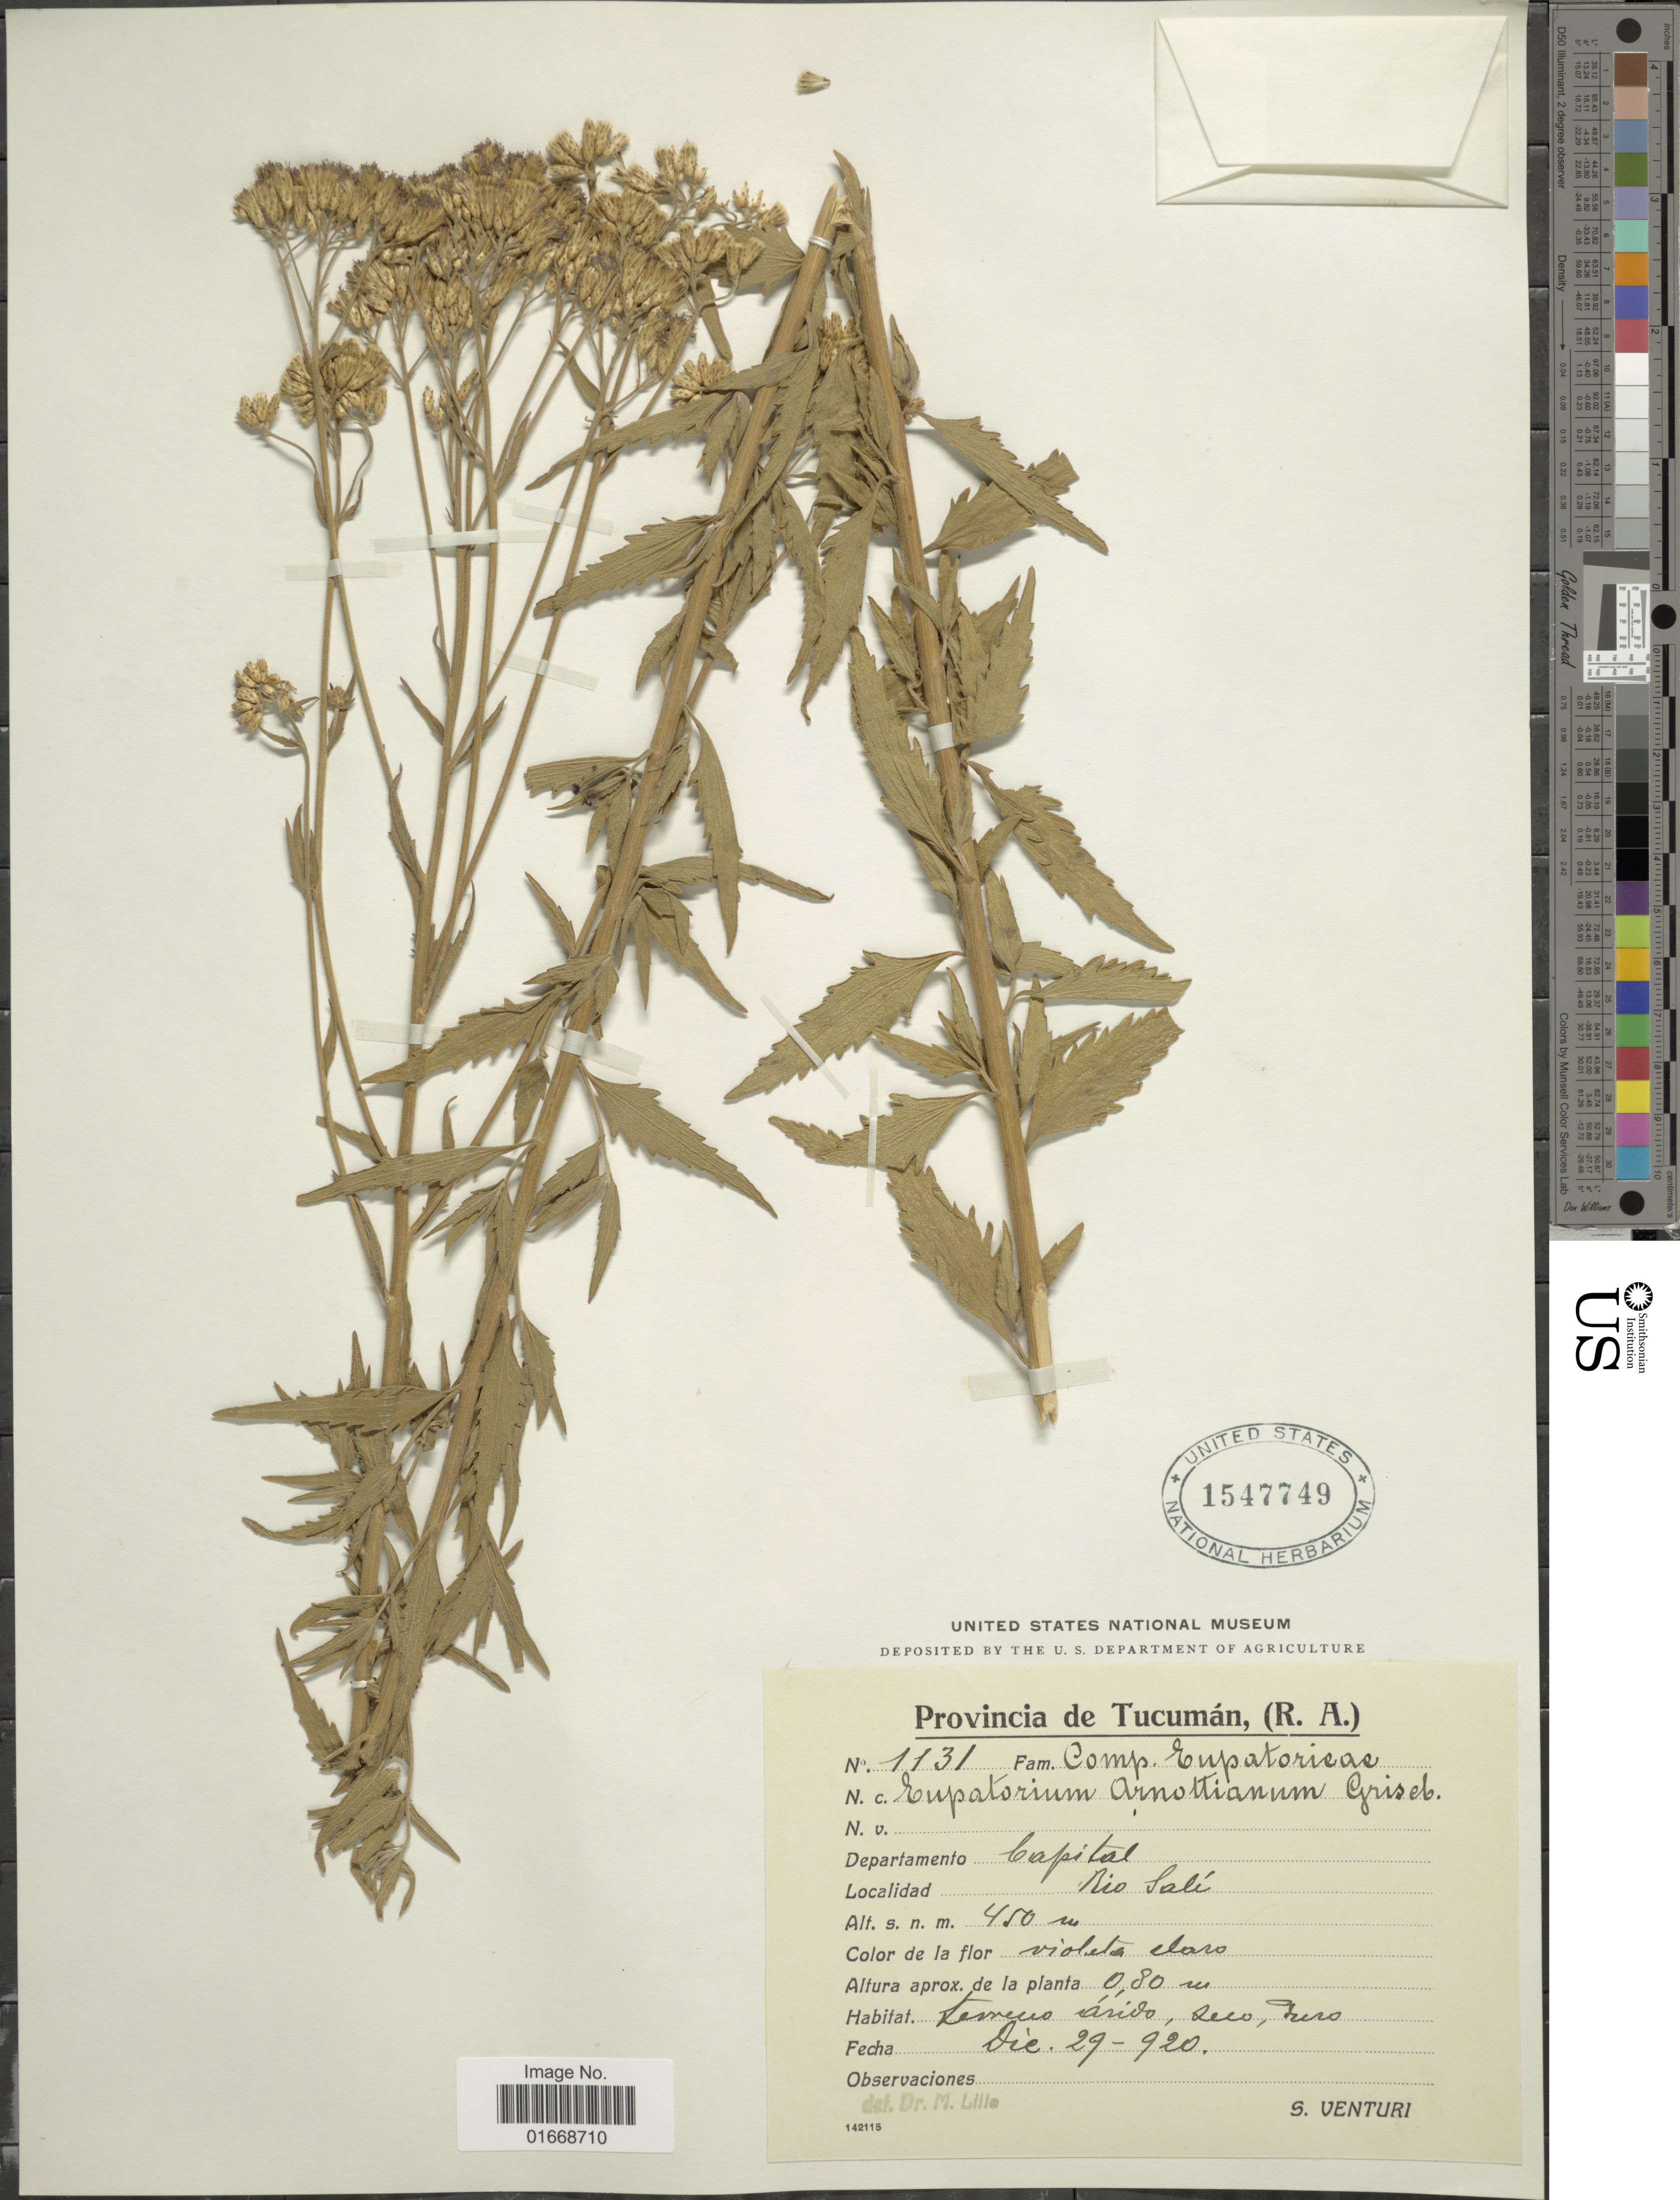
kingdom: Plantae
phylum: Tracheophyta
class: Magnoliopsida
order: Asterales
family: Asteraceae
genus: Chromolaena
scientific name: Chromolaena hirsuta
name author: (Hook. & Arn.) R.M. King & H. Rob.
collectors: S. Venturi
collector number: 1131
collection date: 1920-12-29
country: Argentina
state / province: Tucuman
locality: Provincia de Tucuman, (R. A.), Departamento Capital, Rio Sale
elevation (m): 450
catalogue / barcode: US 1547749